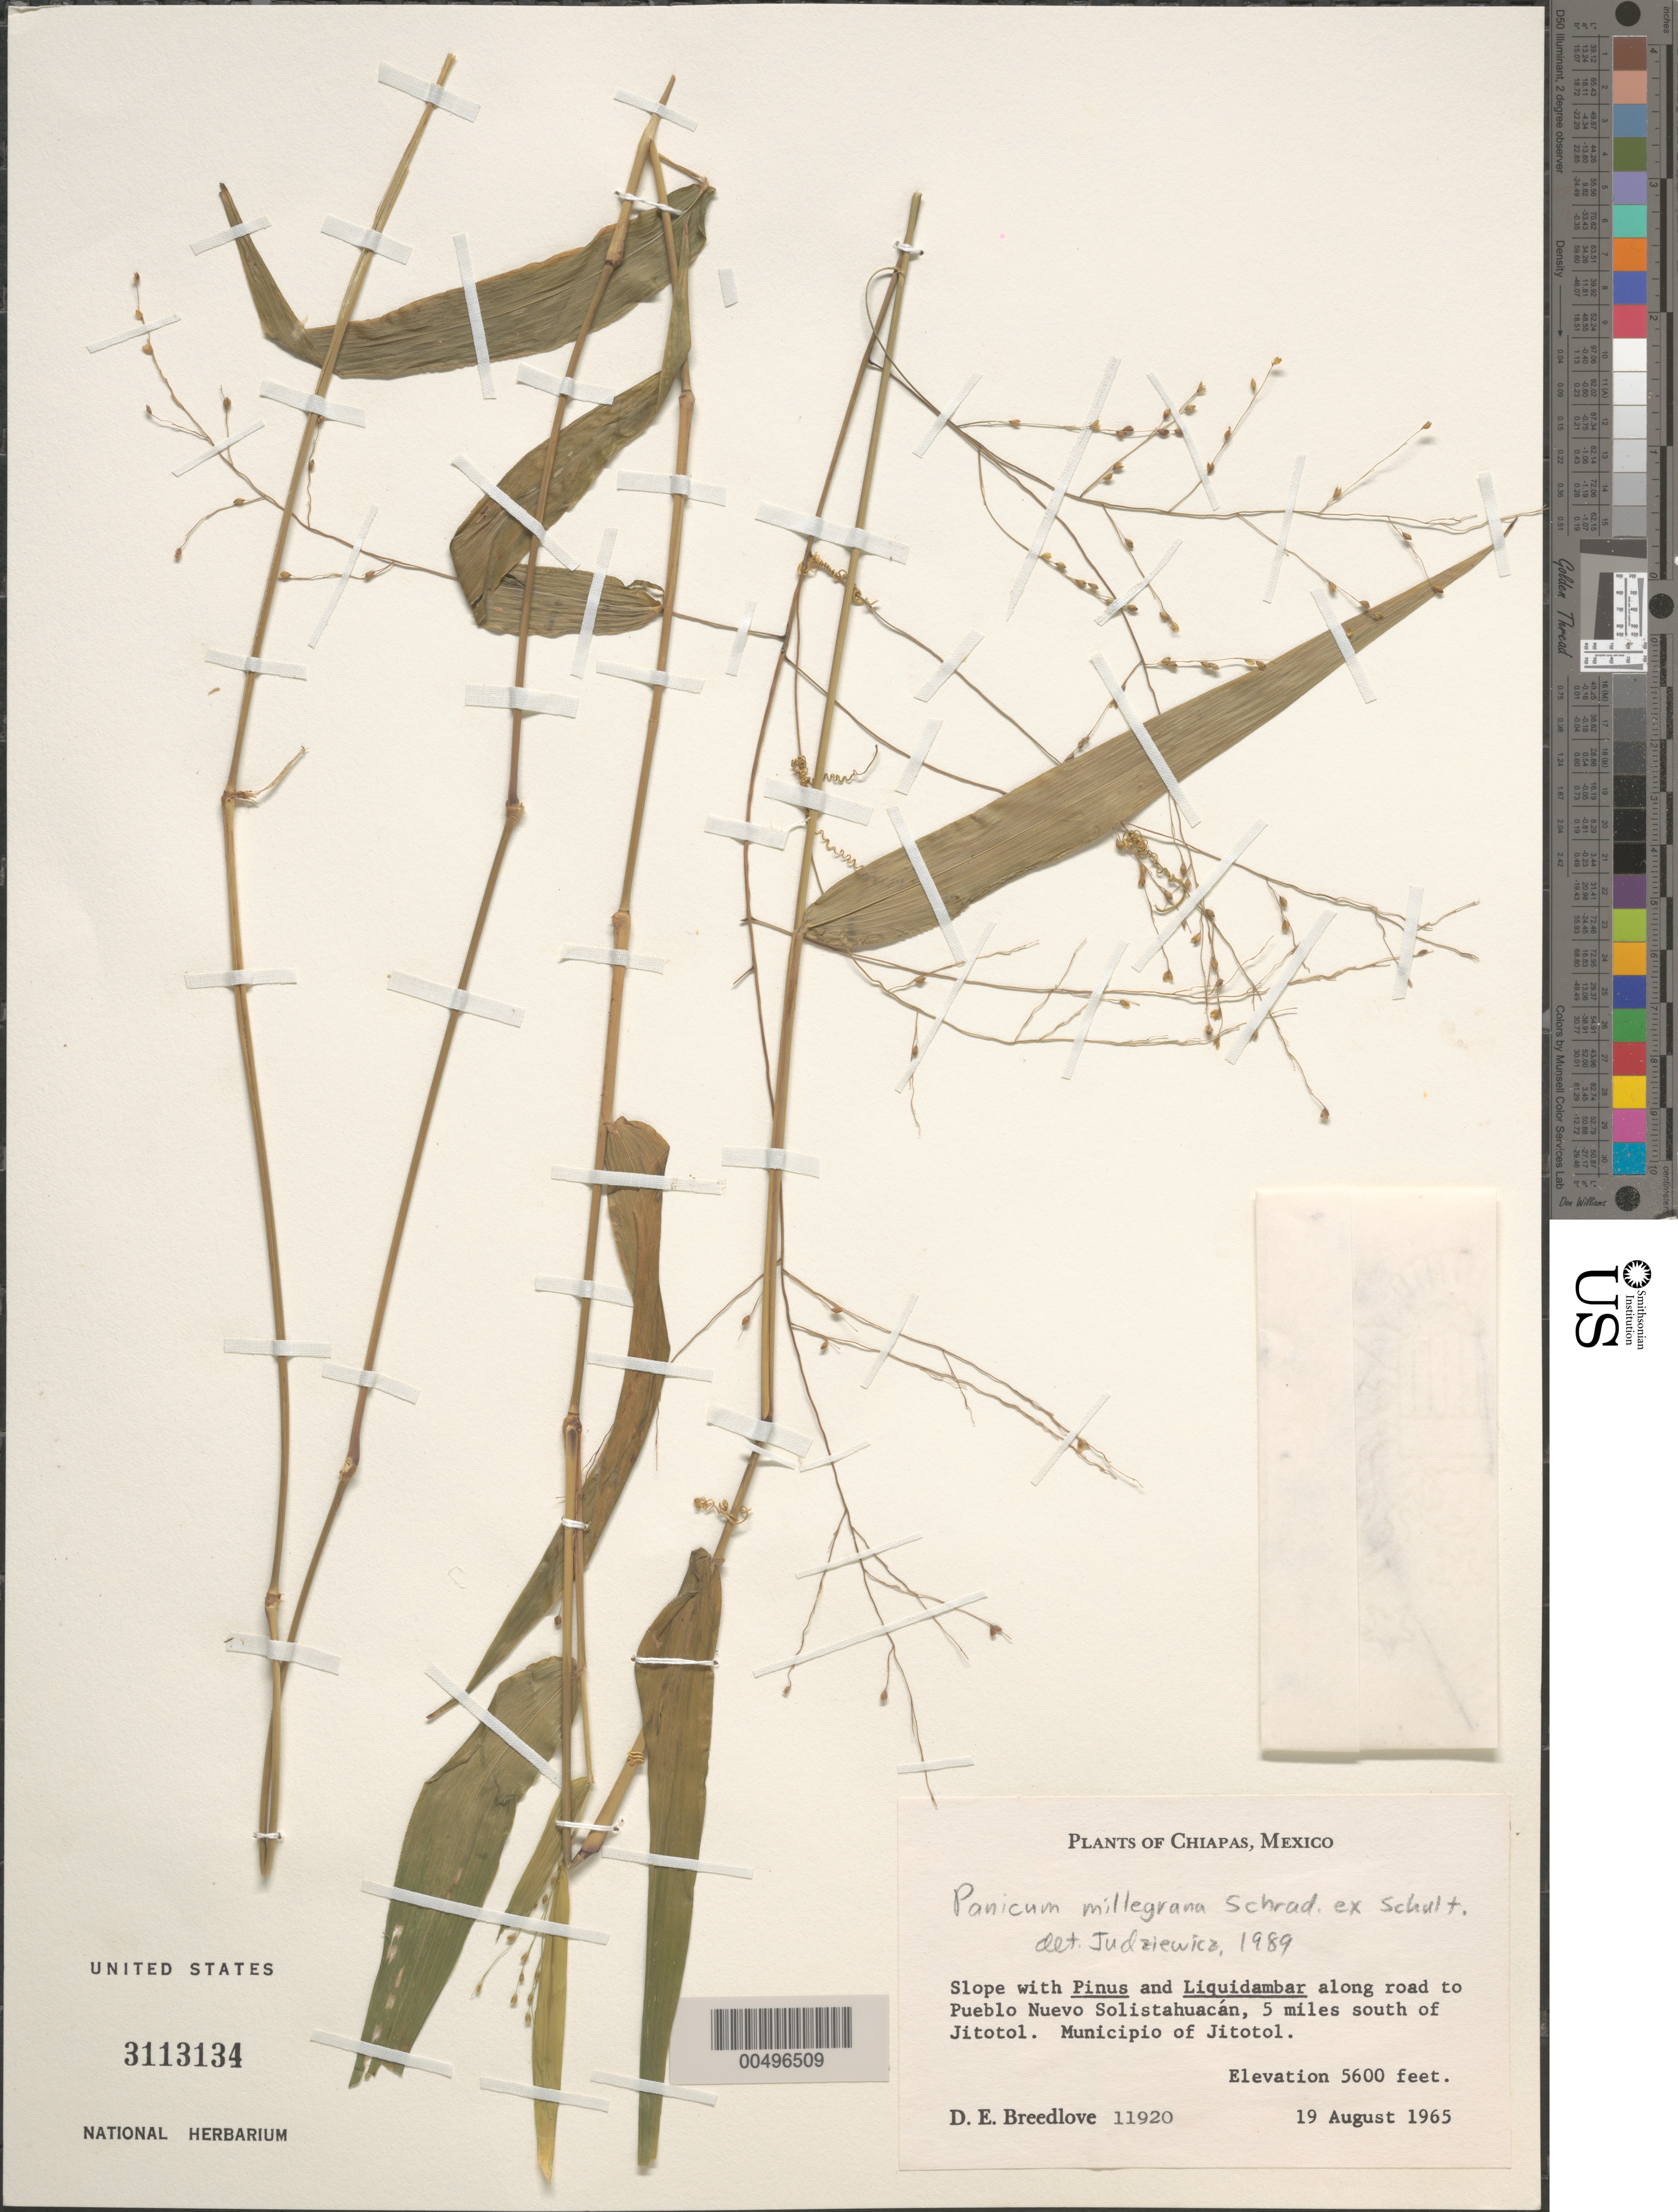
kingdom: Plantae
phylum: Tracheophyta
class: Liliopsida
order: Poales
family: Poaceae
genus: Panicum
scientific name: Panicum millegrana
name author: Poir.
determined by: Judziewicz, E. J.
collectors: D. E. Breedlove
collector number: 11920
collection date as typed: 19 Aug 1965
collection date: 1965-08-19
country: Mexico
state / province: Chiapas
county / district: Jitotol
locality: Along rd to Pueblo Nuevo Solistahuacán, 5 mi S of Jitotol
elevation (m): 1707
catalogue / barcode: US 3113134